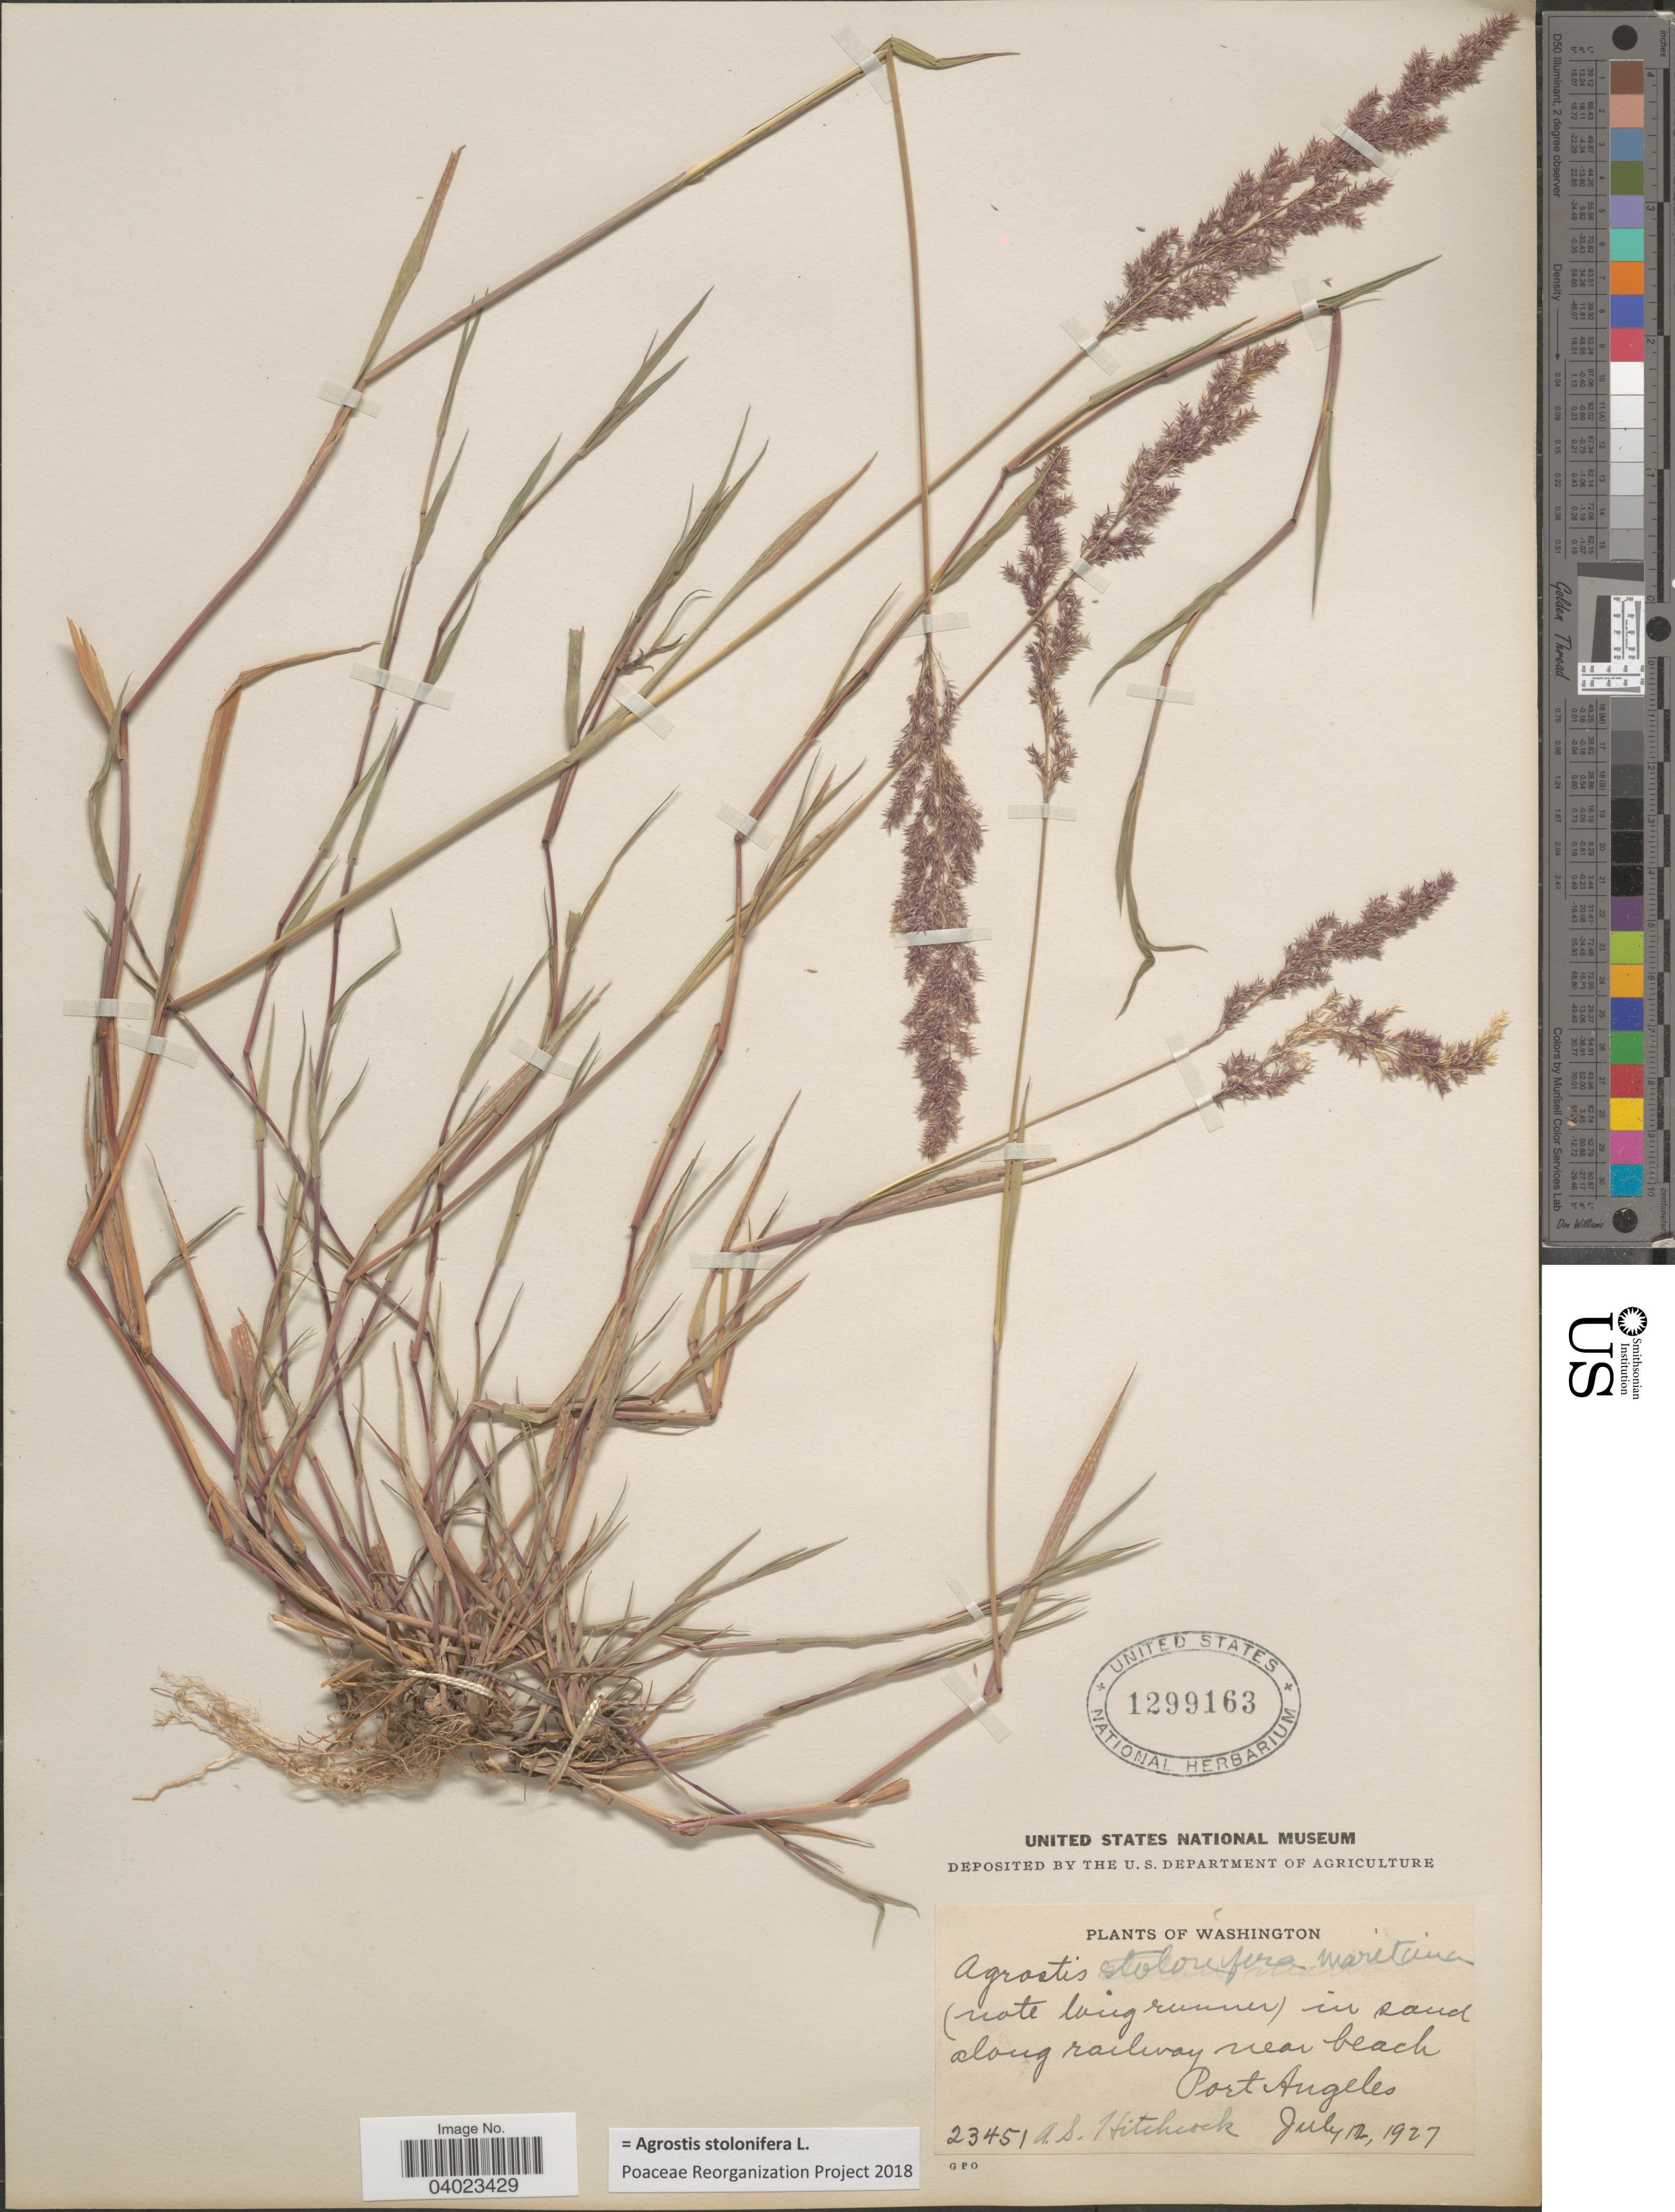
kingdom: Plantae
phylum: Tracheophyta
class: Liliopsida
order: Poales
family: Poaceae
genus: Agrostis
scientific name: Agrostis stolonifera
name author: L.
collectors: A. S. Hitchcock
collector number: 23451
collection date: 1927-07-12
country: United States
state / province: Washington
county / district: Clallam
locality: Along railway near beach. Port Angeles.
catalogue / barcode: US 1299163